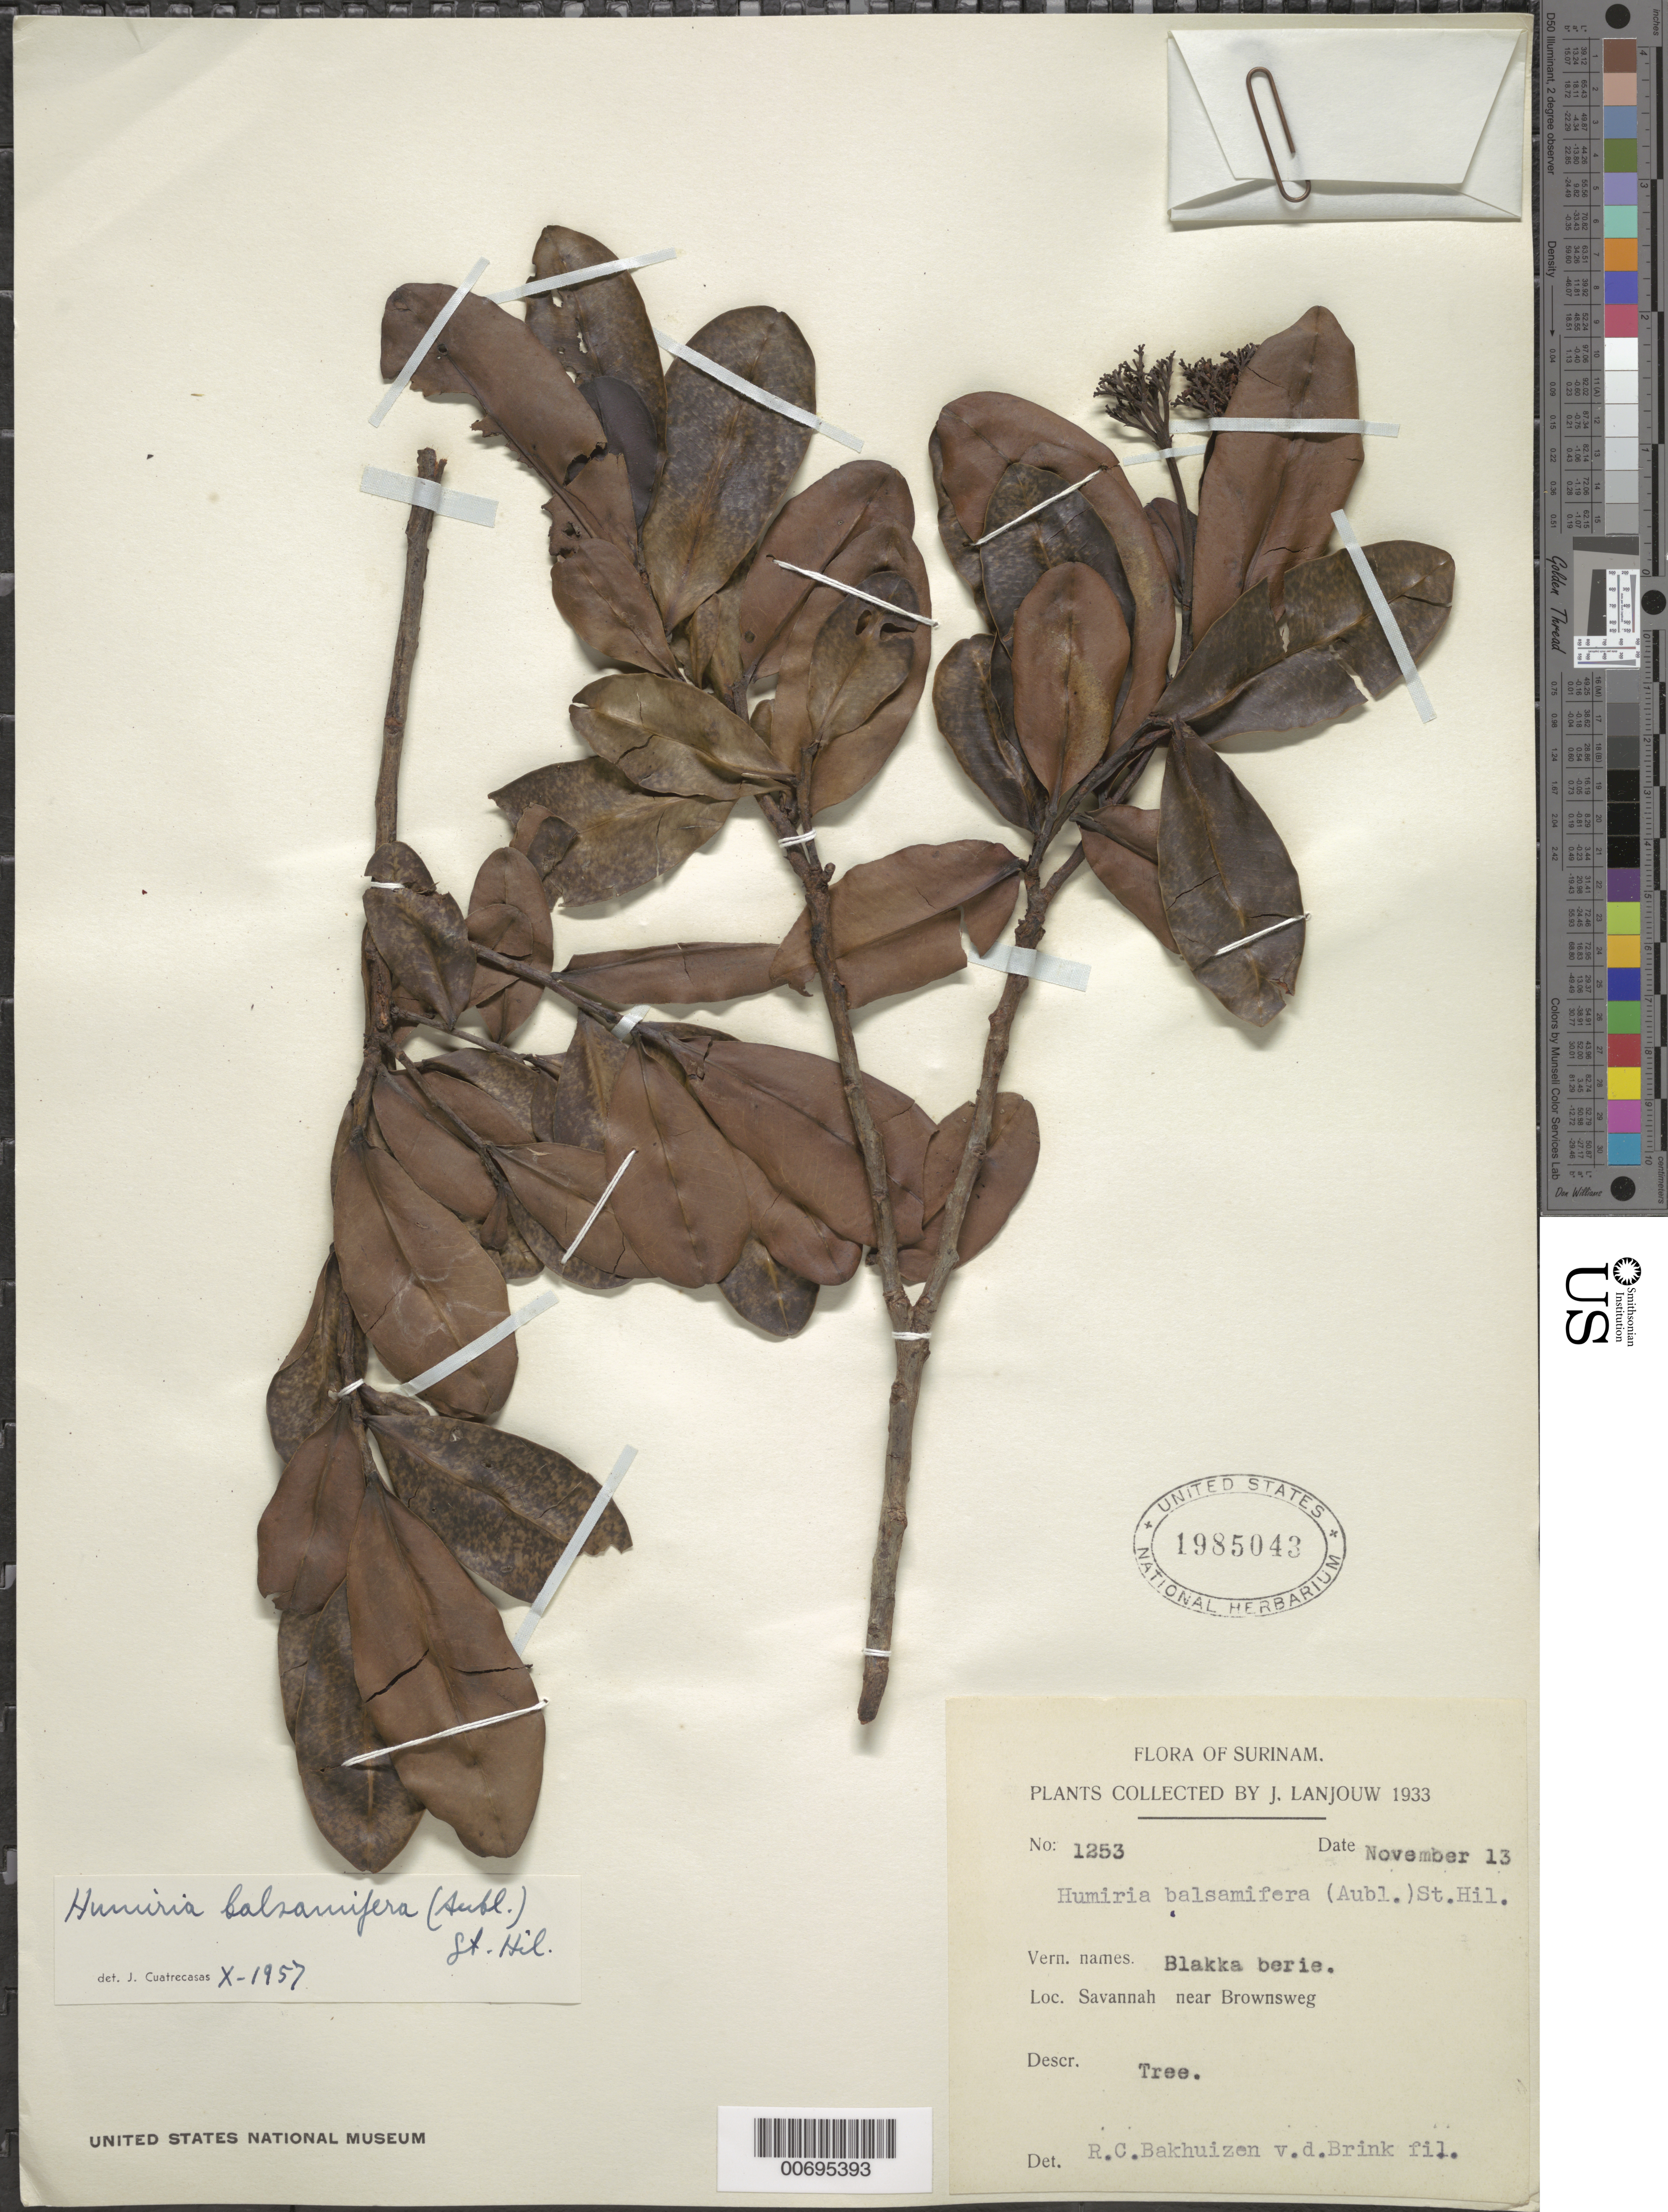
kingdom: Plantae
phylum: Tracheophyta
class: Magnoliopsida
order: Malpighiales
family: Humiriaceae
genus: Humiria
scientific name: Humiria balsamifera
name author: Aubl.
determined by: Cuatrecasas, J.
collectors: J. Lanjouw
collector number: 1253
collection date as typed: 13-Nov-33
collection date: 1933-11-13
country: Suriname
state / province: Brokopondo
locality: Brownsweg, savanna near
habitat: Savanna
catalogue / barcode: US 1985043